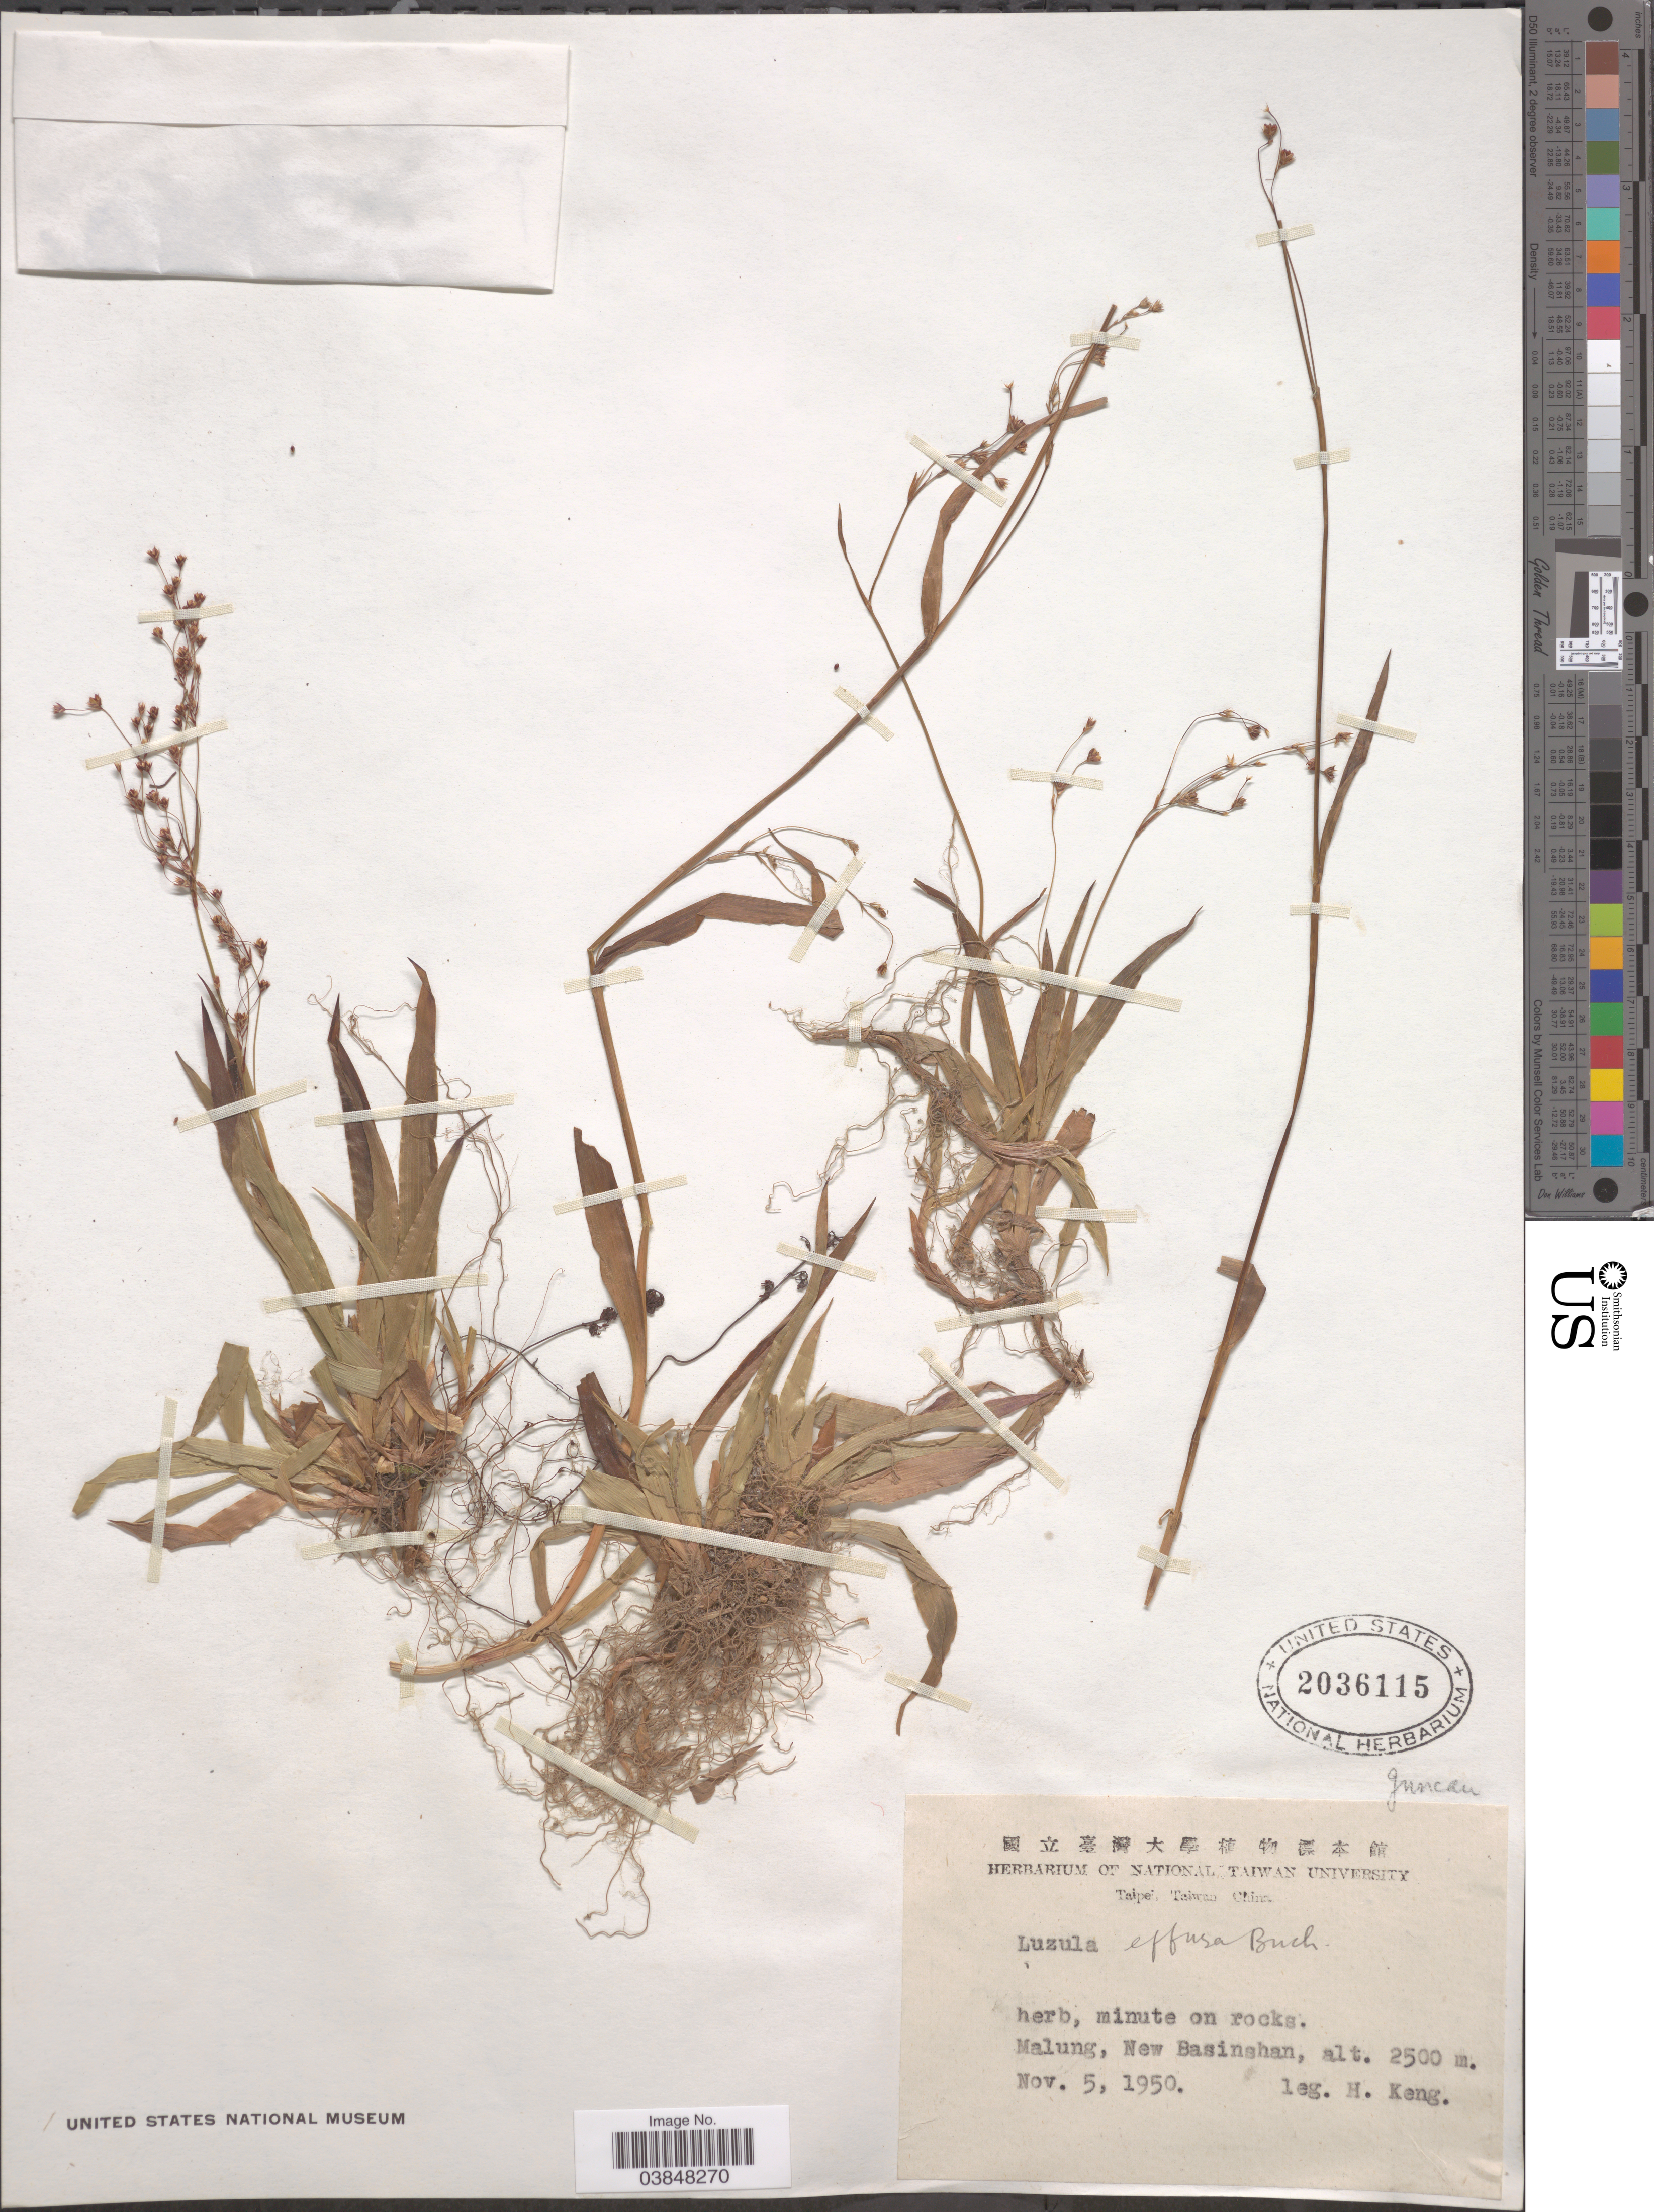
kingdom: Plantae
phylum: Tracheophyta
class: Liliopsida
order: Poales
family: Juncaceae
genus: Luzula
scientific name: Luzula effusa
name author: Buchenau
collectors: H. Keng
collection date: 1950-11-05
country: Taiwan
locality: Taipei. Malung, New Basinshan.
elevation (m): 2500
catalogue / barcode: US 2036115